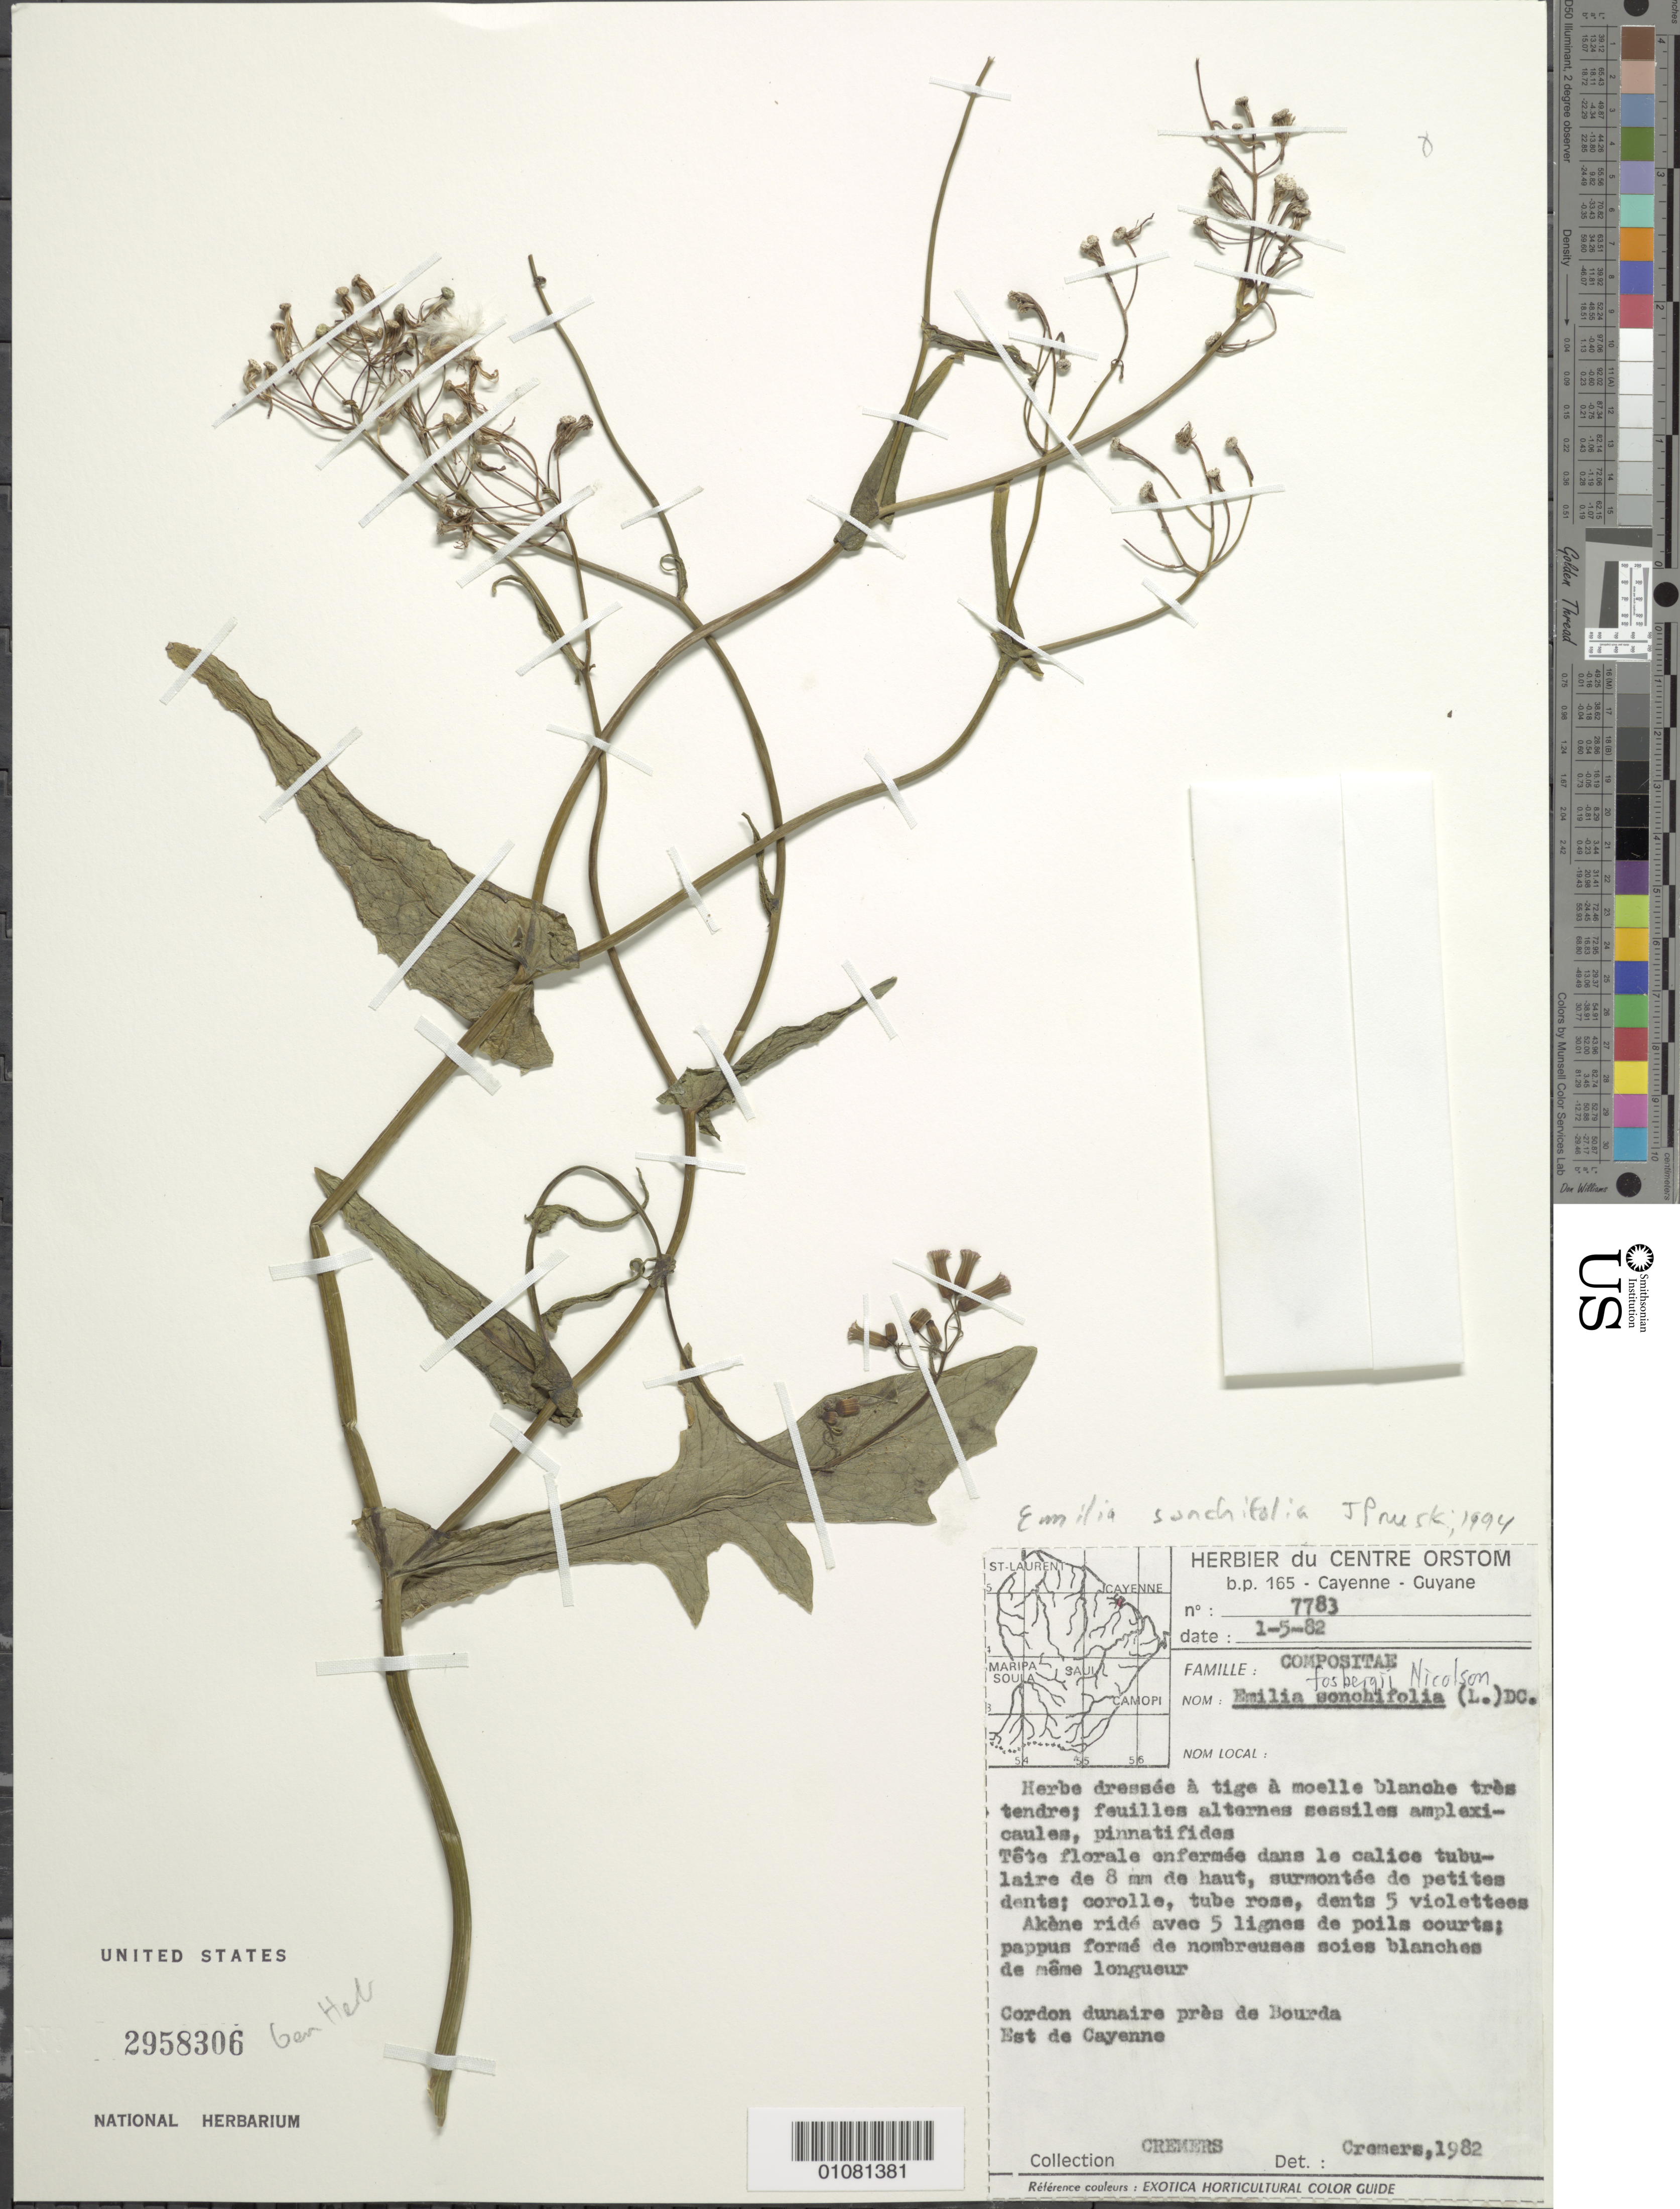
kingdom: Plantae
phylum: Tracheophyta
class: Magnoliopsida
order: Asterales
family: Asteraceae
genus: Emilia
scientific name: Emilia sonchifolia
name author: (L.) DC.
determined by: Pruski, J. F.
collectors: G. Cremers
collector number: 7783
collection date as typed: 1-May-82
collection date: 1982-05-01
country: French Guiana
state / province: Cayenne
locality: Cayenne, E, cordon dunaire pres de Bourda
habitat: Cordon dunaire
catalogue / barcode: US 2958306